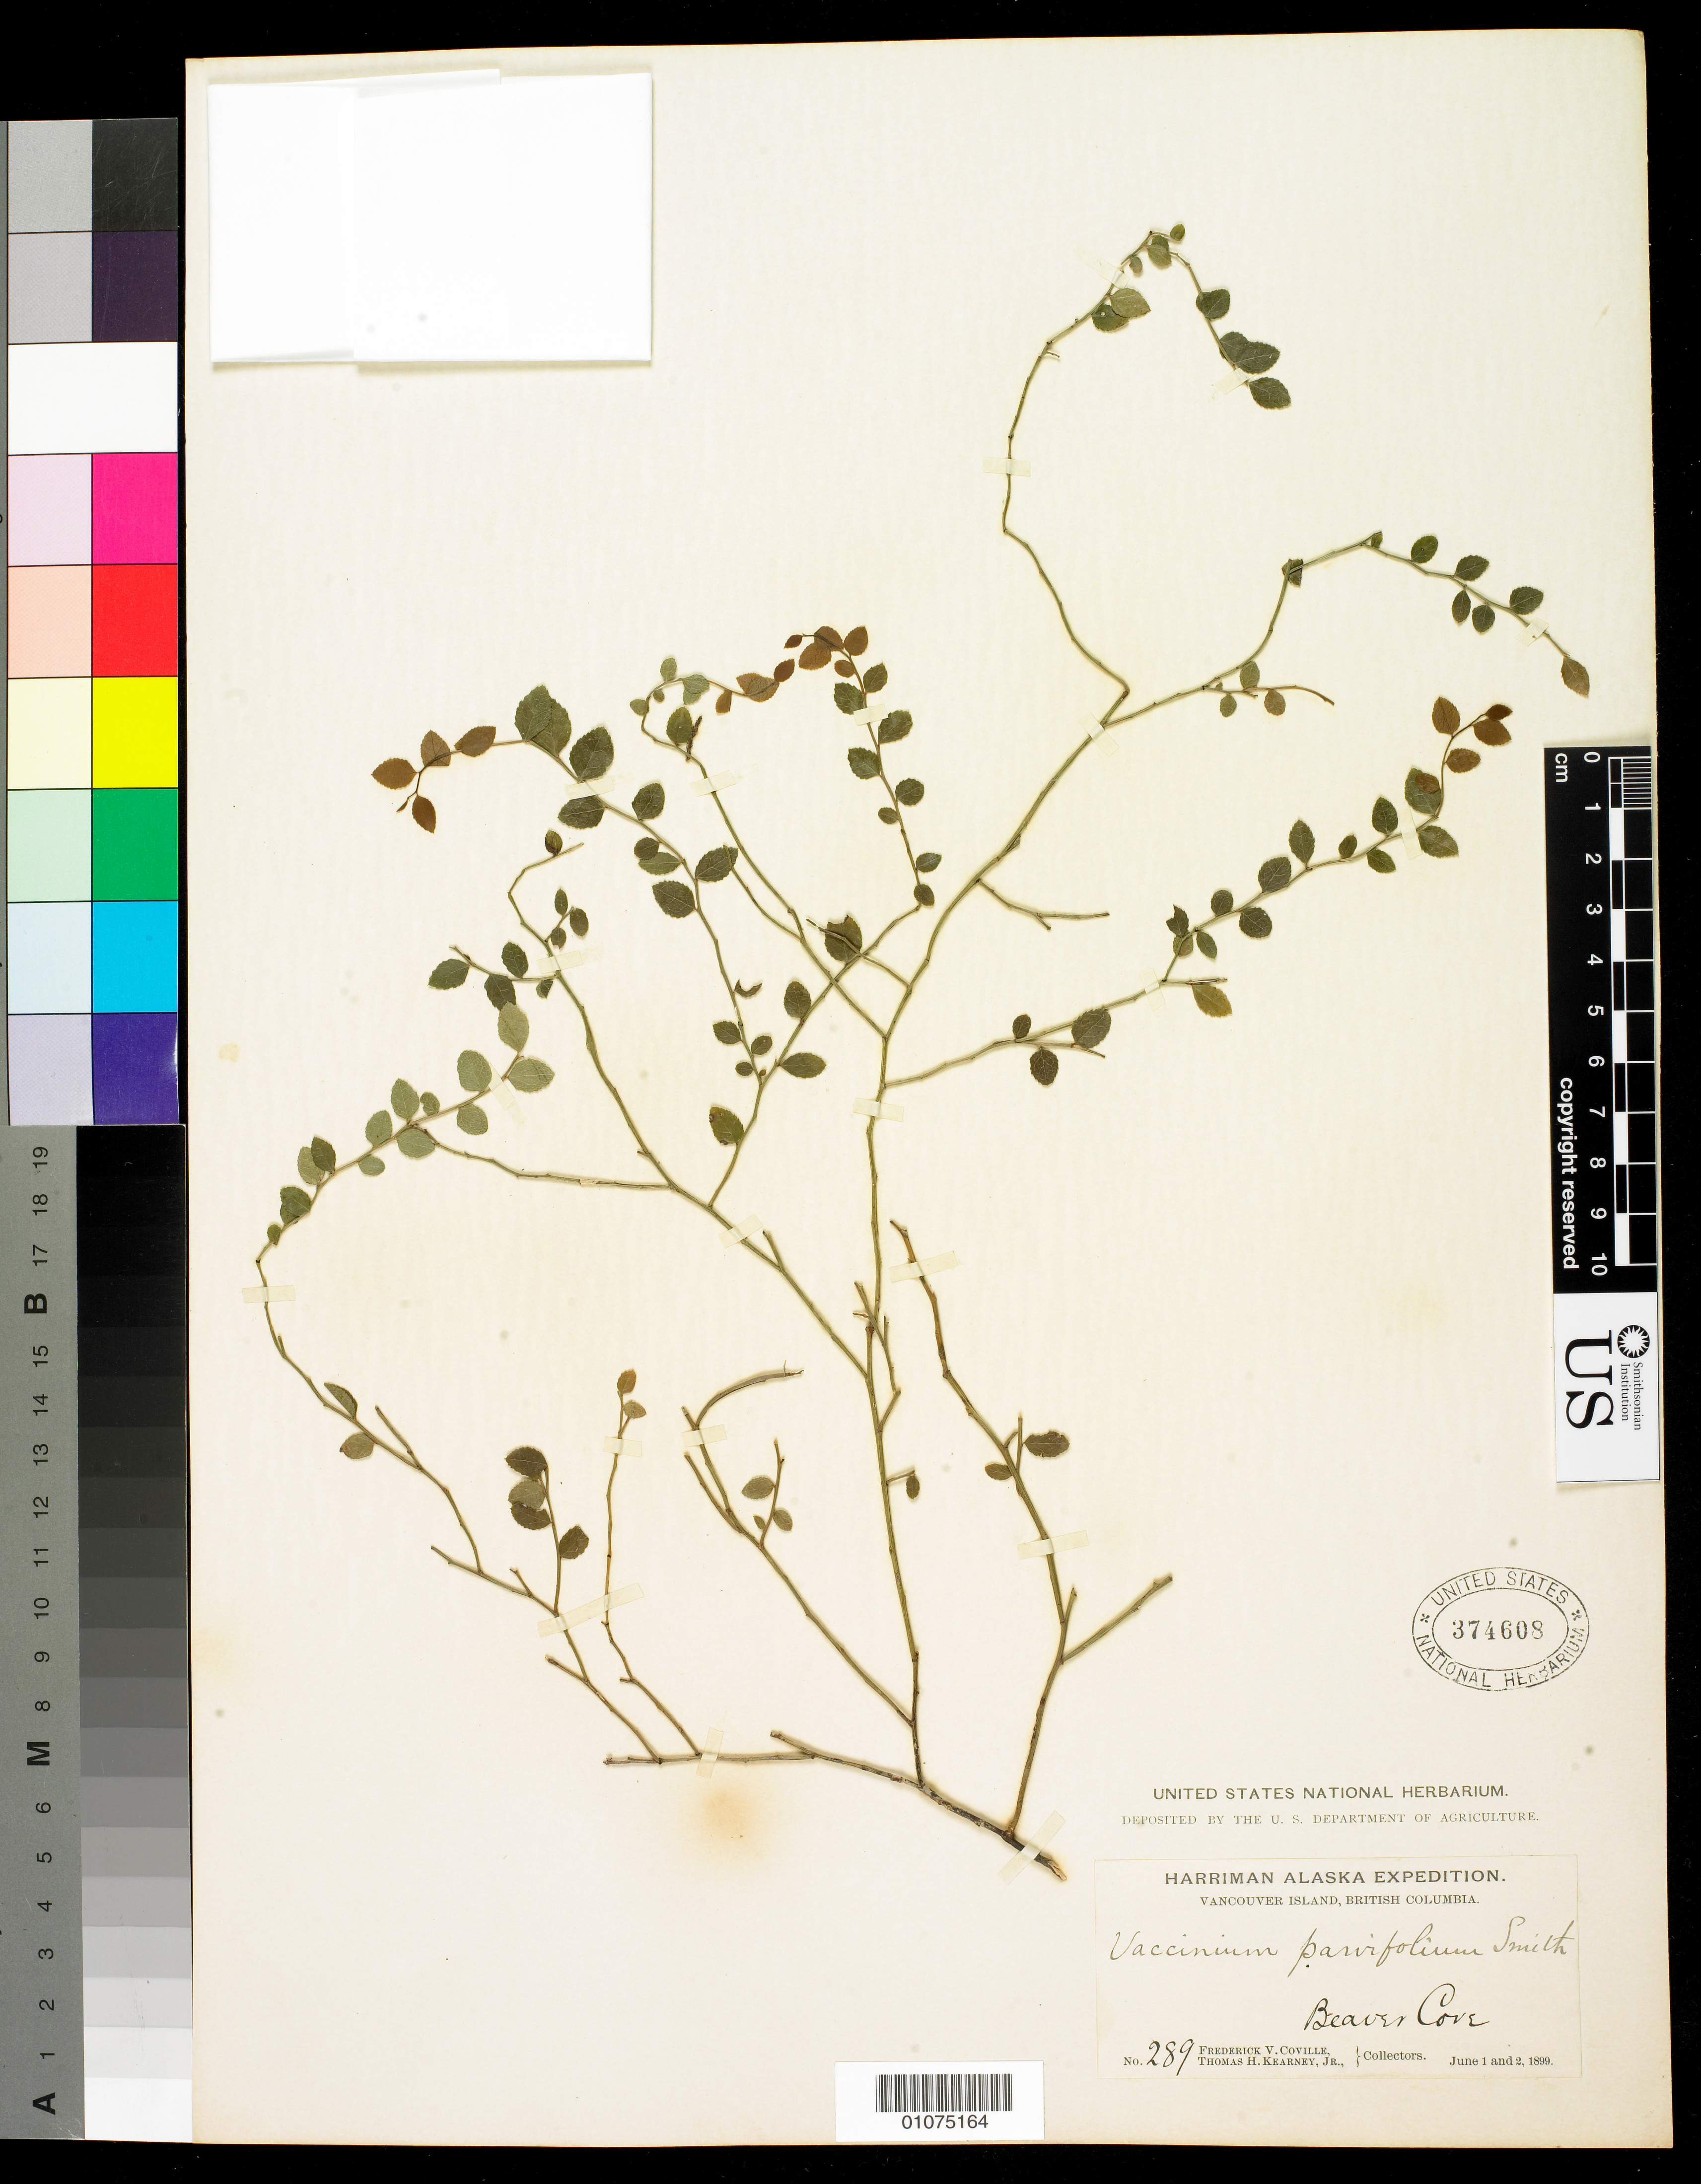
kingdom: Plantae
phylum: Tracheophyta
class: Magnoliopsida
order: Ericales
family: Ericaceae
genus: Vaccinium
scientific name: Vaccinium parvifolium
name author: Small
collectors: F. V. Coville & T. H. Kearney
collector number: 289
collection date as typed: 1 Jun 1899 and 2 Jun 1899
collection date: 1899-06-01,1899-06-02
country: Canada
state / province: British Columbia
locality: Vancouver Island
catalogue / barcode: US 374608